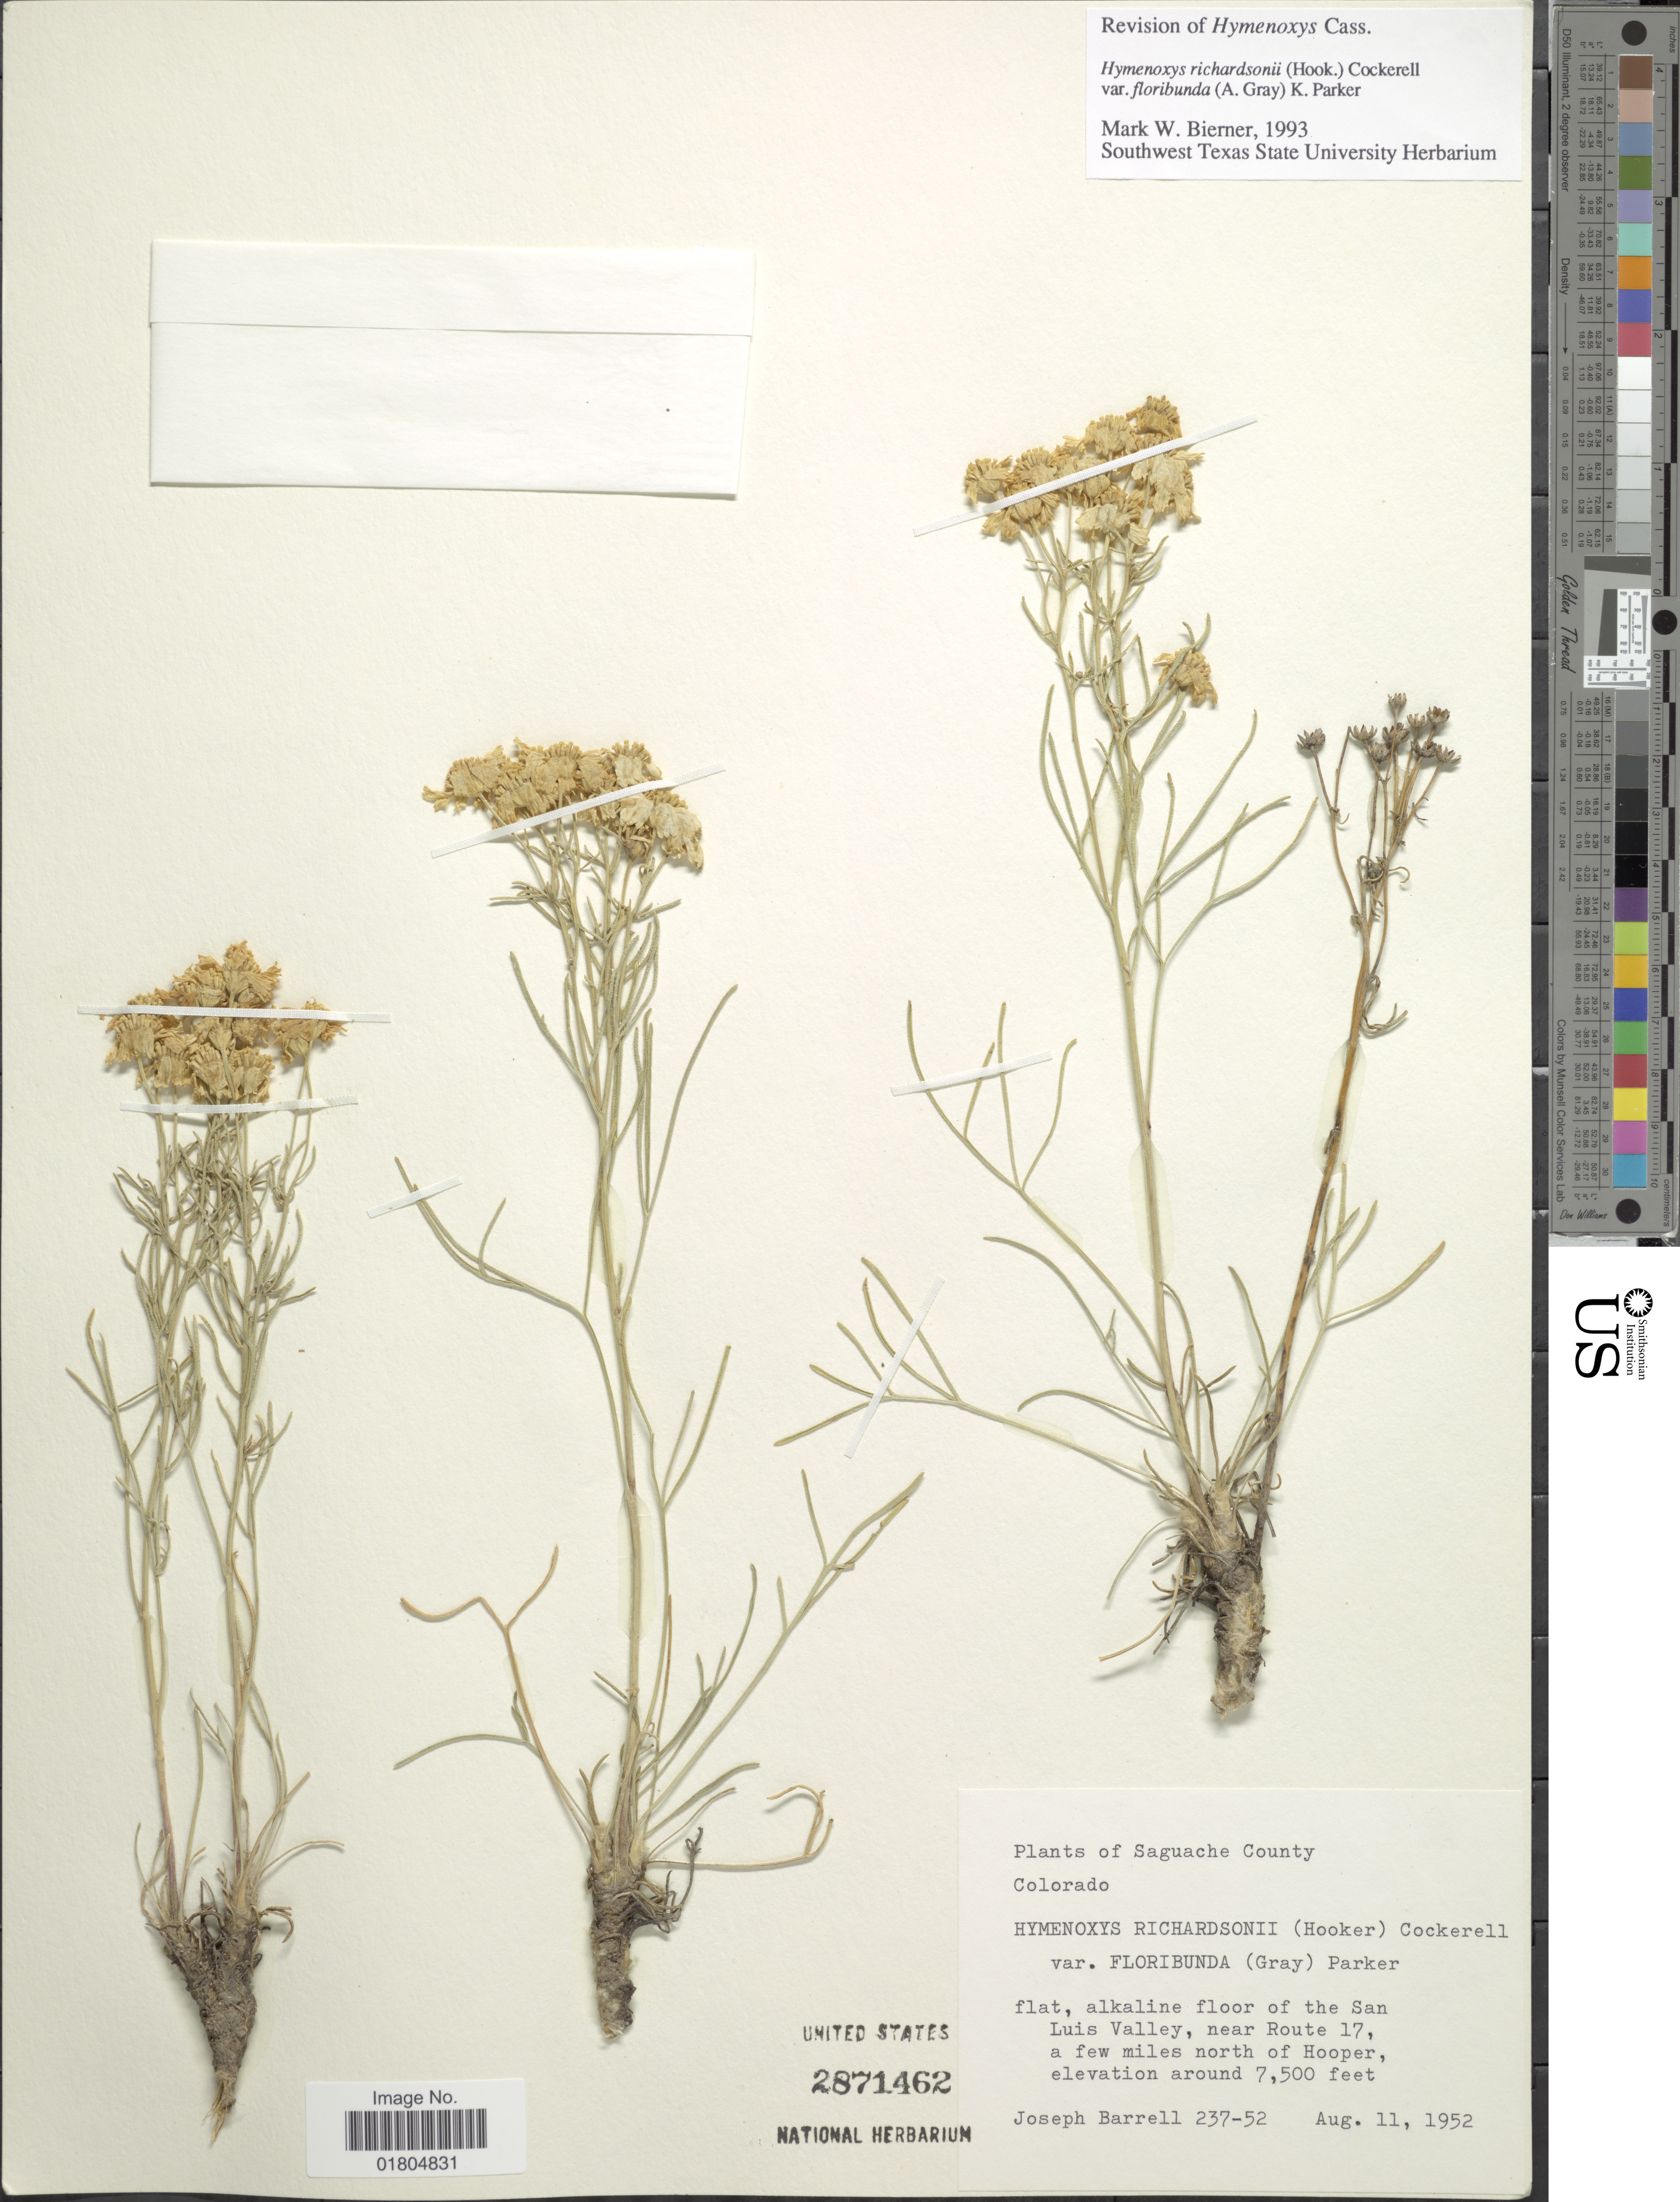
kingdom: Plantae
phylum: Tracheophyta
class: Magnoliopsida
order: Asterales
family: Asteraceae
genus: Hymenoxys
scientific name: Hymenoxys richardsonii var. floribunda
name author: (A. Gray) K.F. Parker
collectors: J. Barrell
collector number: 237-52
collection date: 1952-08-11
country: United States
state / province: Colorado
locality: Saguache County. floor of the San Luis Valley, near Route 17, a few miles north of Hooper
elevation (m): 2286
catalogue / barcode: US 2871462